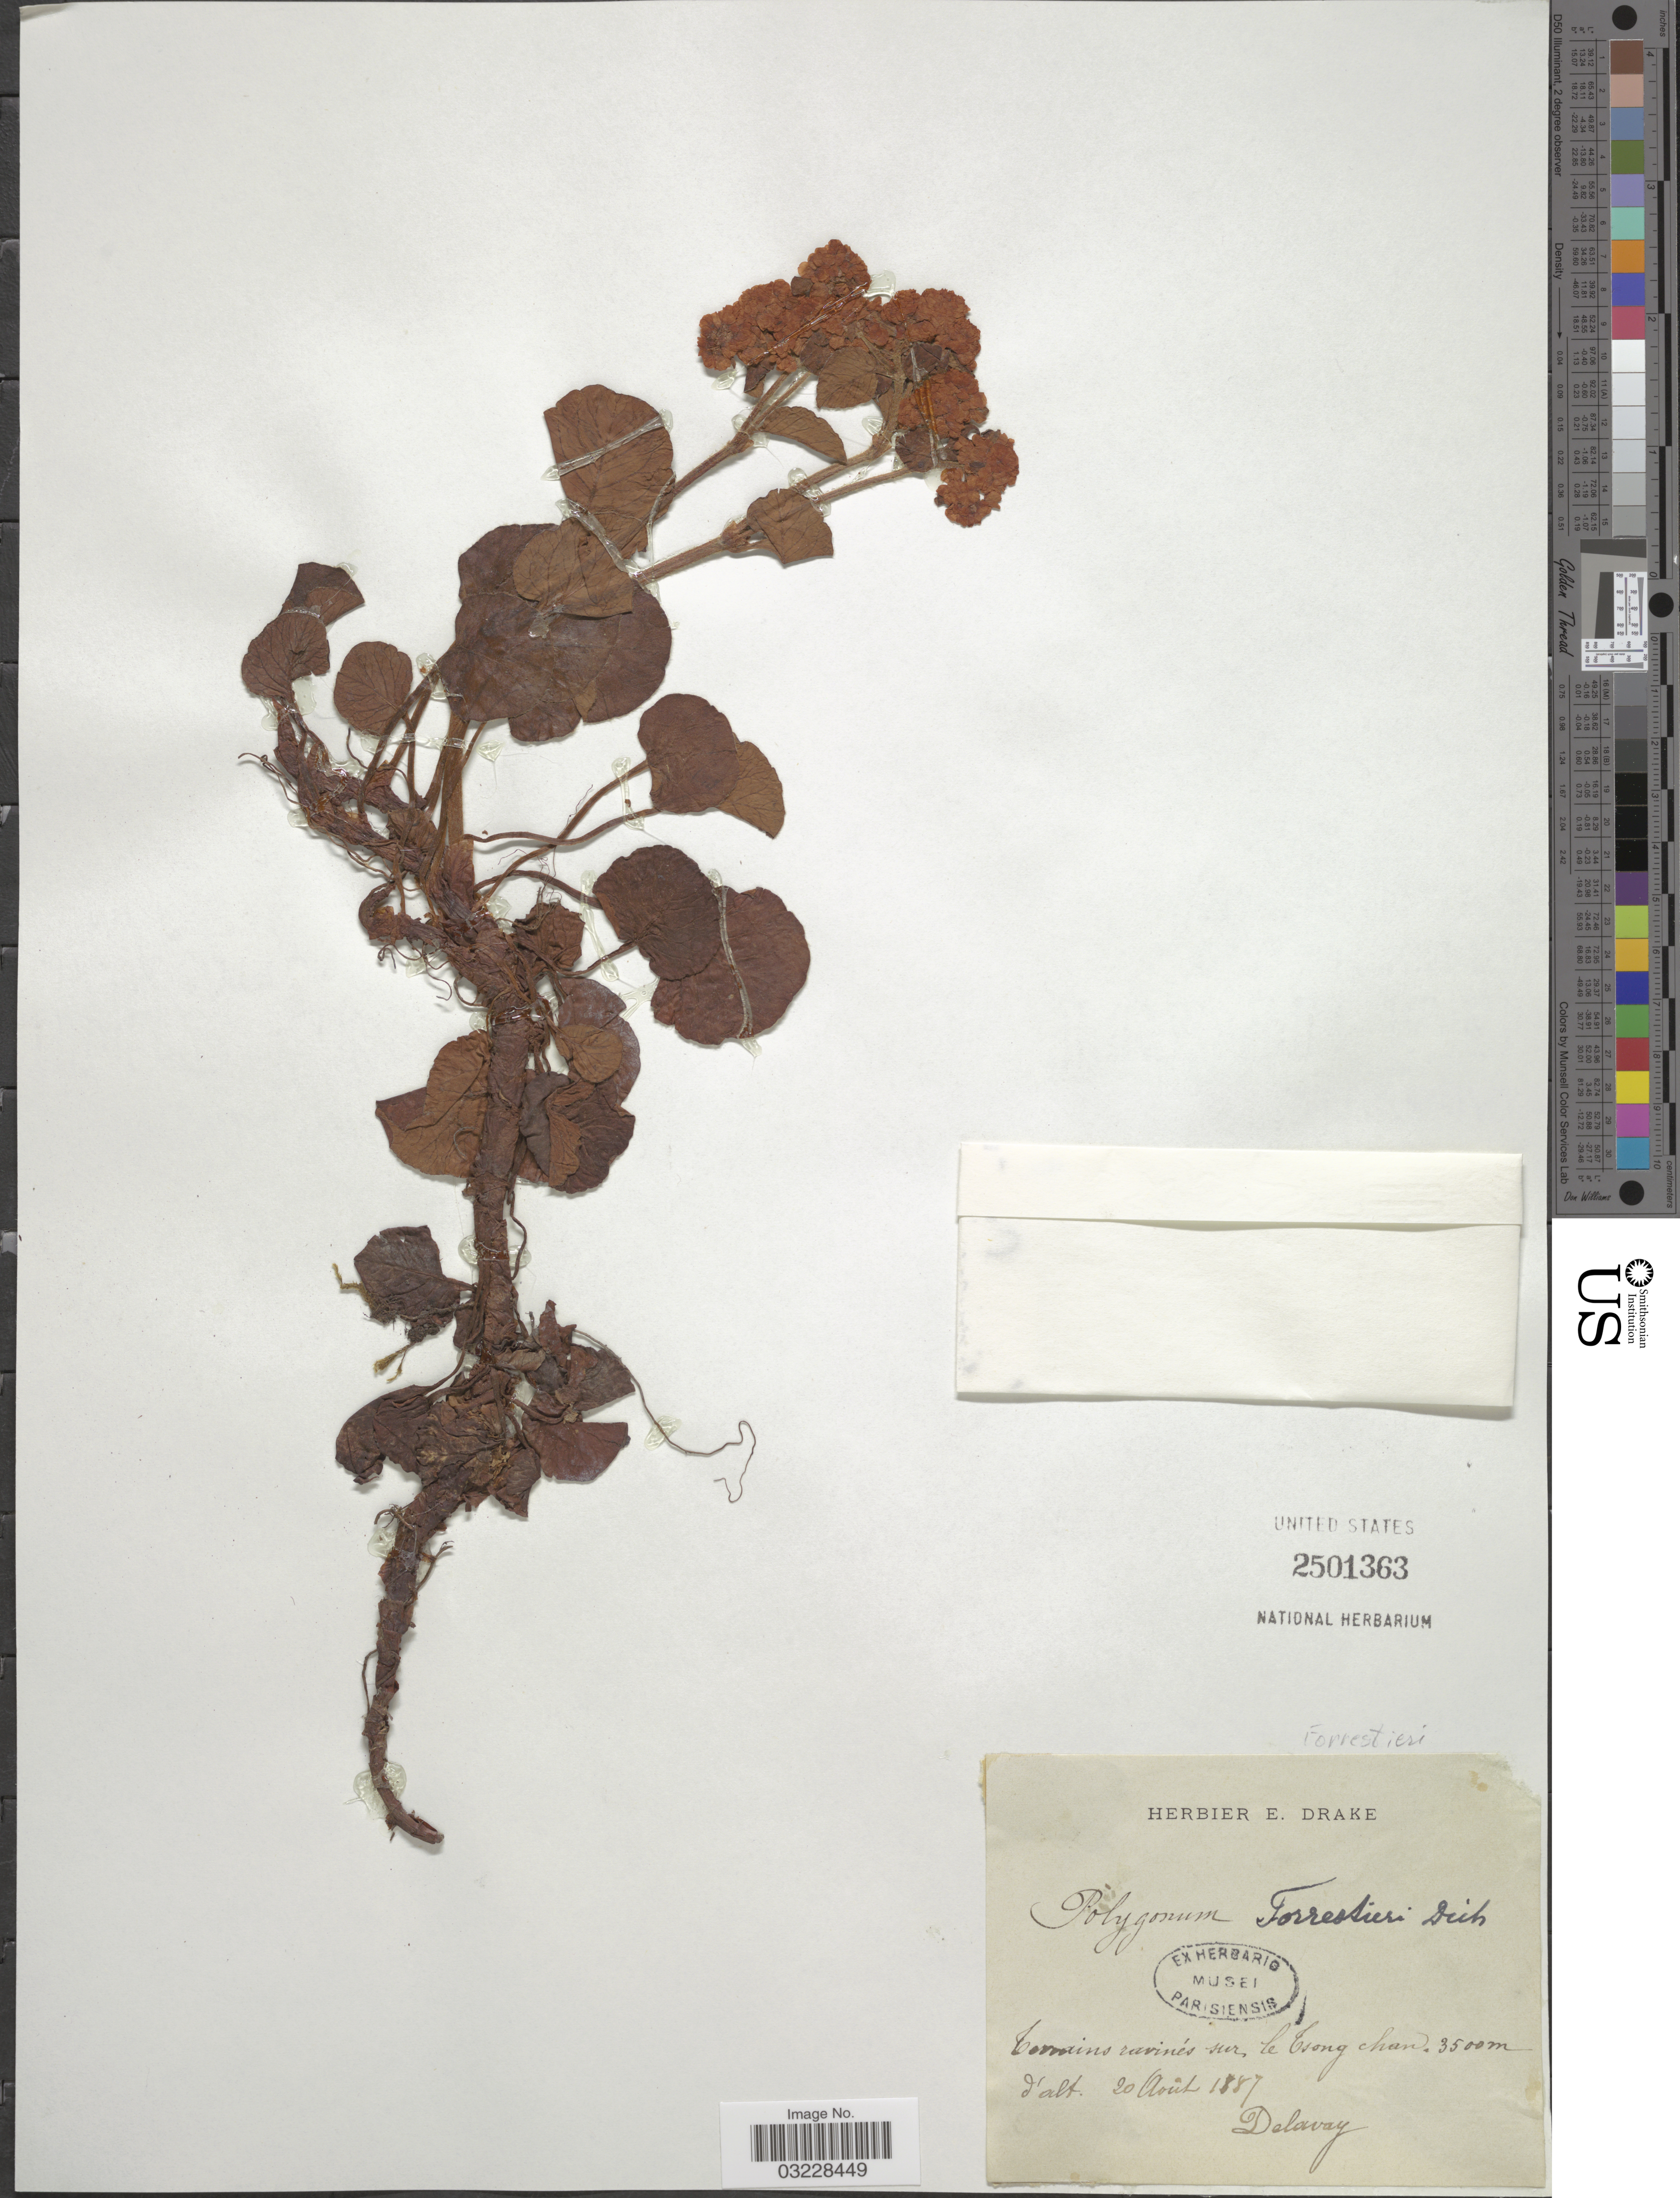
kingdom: Plantae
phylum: Tracheophyta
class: Magnoliopsida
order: Caryophyllales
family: Polygonaceae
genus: Koenigia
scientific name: Koenigia forrestii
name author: (Diels) T.M. Schust. & Měsíček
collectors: Delavay, --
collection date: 1887-08-20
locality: Environs ravinés sur le Tsong chan.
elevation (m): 3500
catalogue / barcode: US 2501363